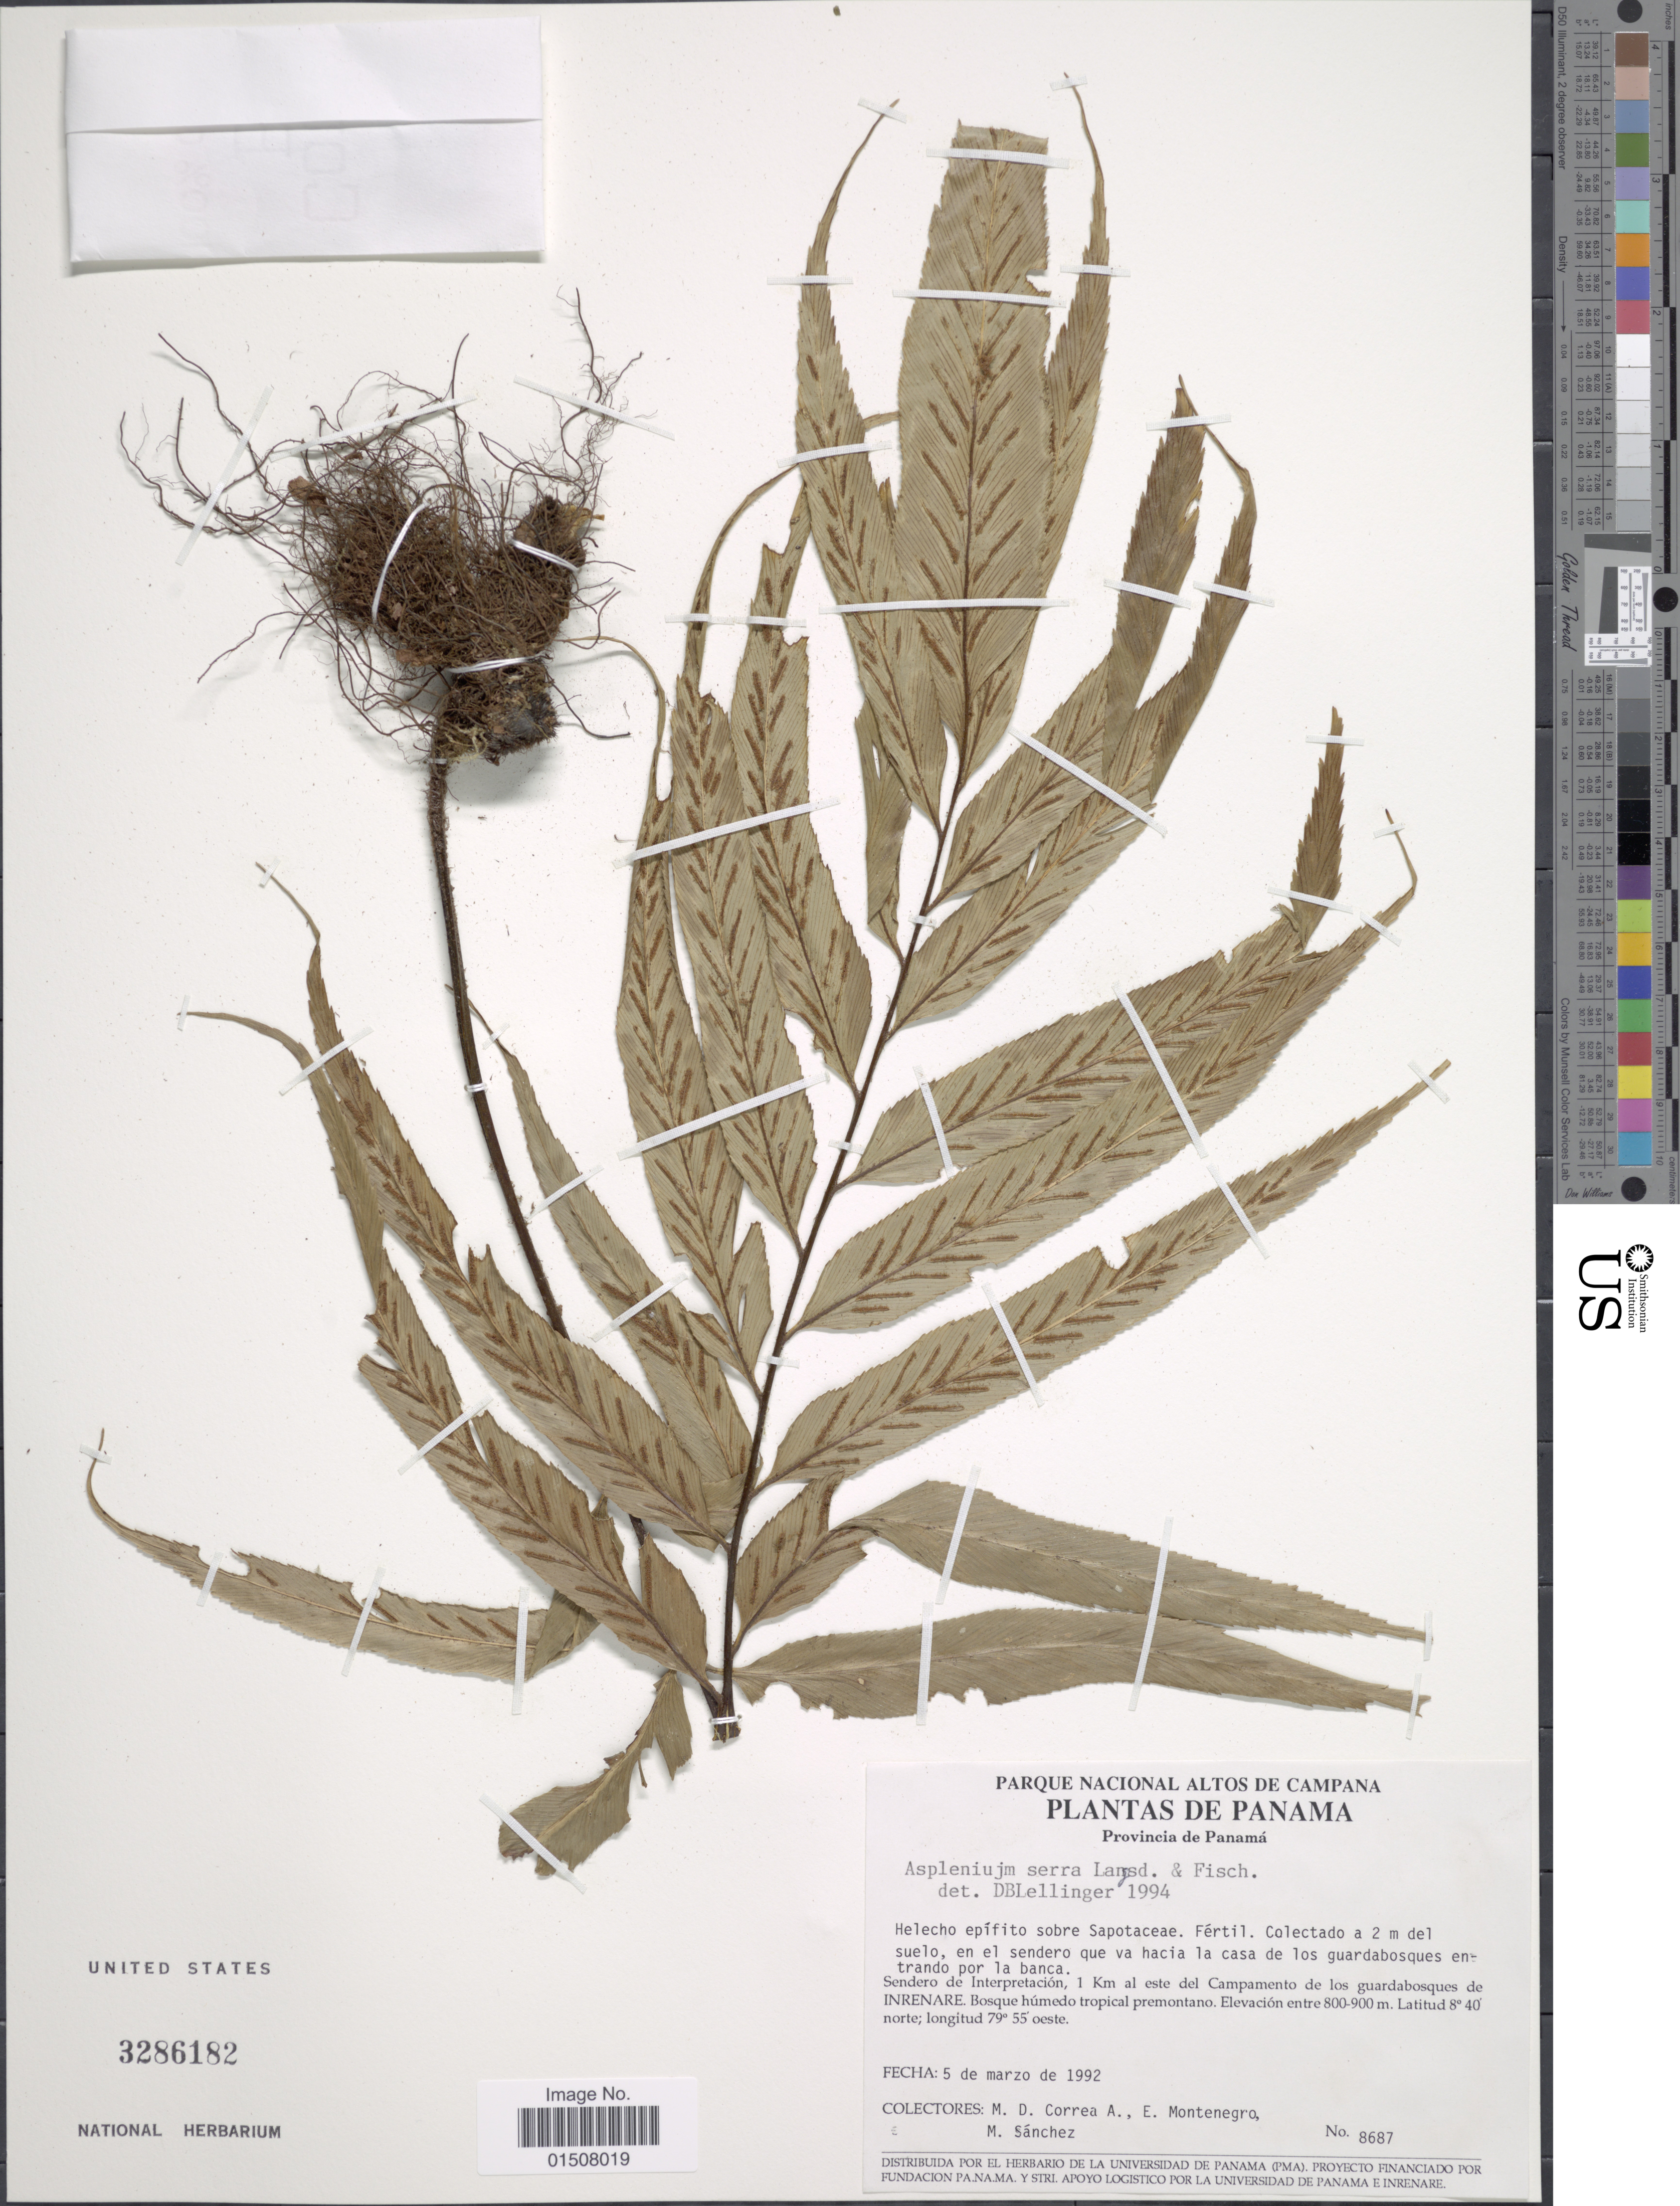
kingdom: Plantae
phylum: Tracheophyta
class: Polypodiopsida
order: Polypodiales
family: Aspleniaceae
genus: Asplenium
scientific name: Asplenium serra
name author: Langsd. & Fisch.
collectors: M. D. Corrêa-A., E. Montenegro & M. Sanchez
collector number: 8687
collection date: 1992-03-05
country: Panama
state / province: Panamá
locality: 2 m del suelo, en el sendereo wue va hacia la casa de los guardabosques entrando por la banca, sendero de Interpretacion, 1 km al este del Campamento de los guardabosques de, Inrenare: Bosque humedo tropical premontano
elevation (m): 800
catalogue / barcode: US 3286182